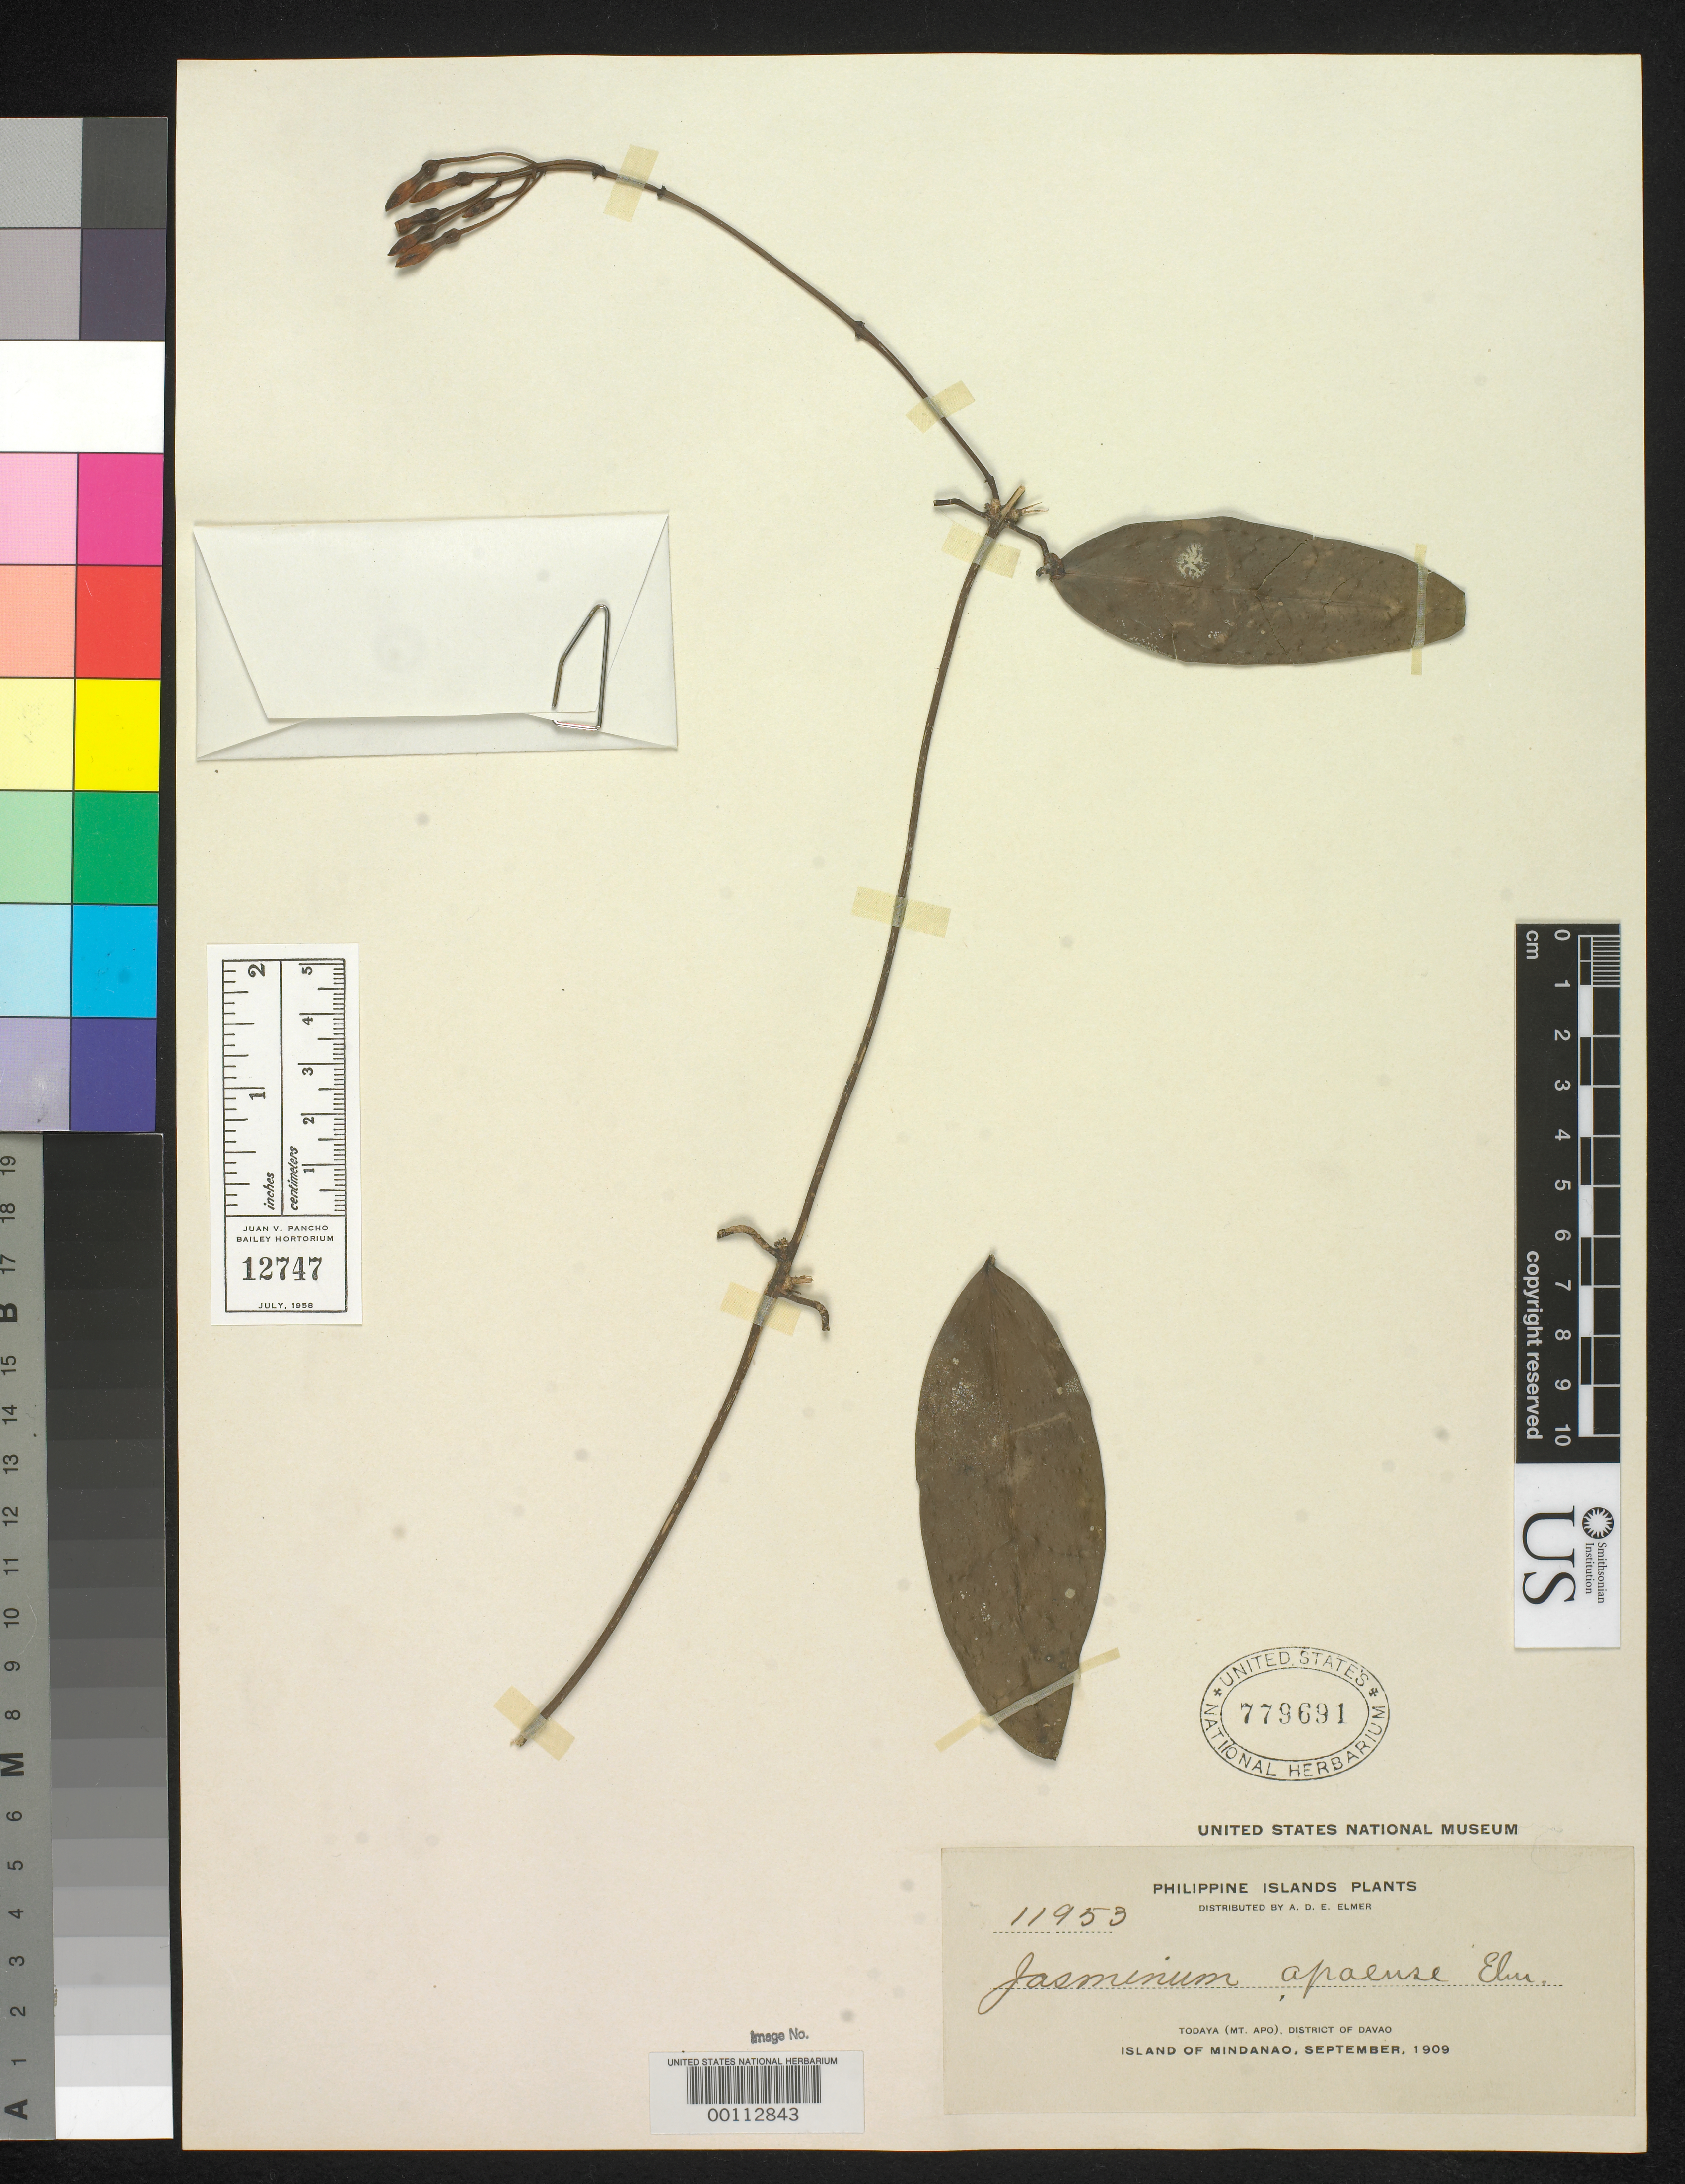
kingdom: Plantae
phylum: Tracheophyta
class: Magnoliopsida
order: Lamiales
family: Oleaceae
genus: Jasminum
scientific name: Jasminum apoense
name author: Elmer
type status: Isotype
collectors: A. D. E. Elmer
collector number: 11953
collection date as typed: Sep 1909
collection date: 1909-09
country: Philippines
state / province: Davao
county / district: Davao del Sur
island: Mindanao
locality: Todaya, Mt. Apo.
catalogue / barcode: US 779691